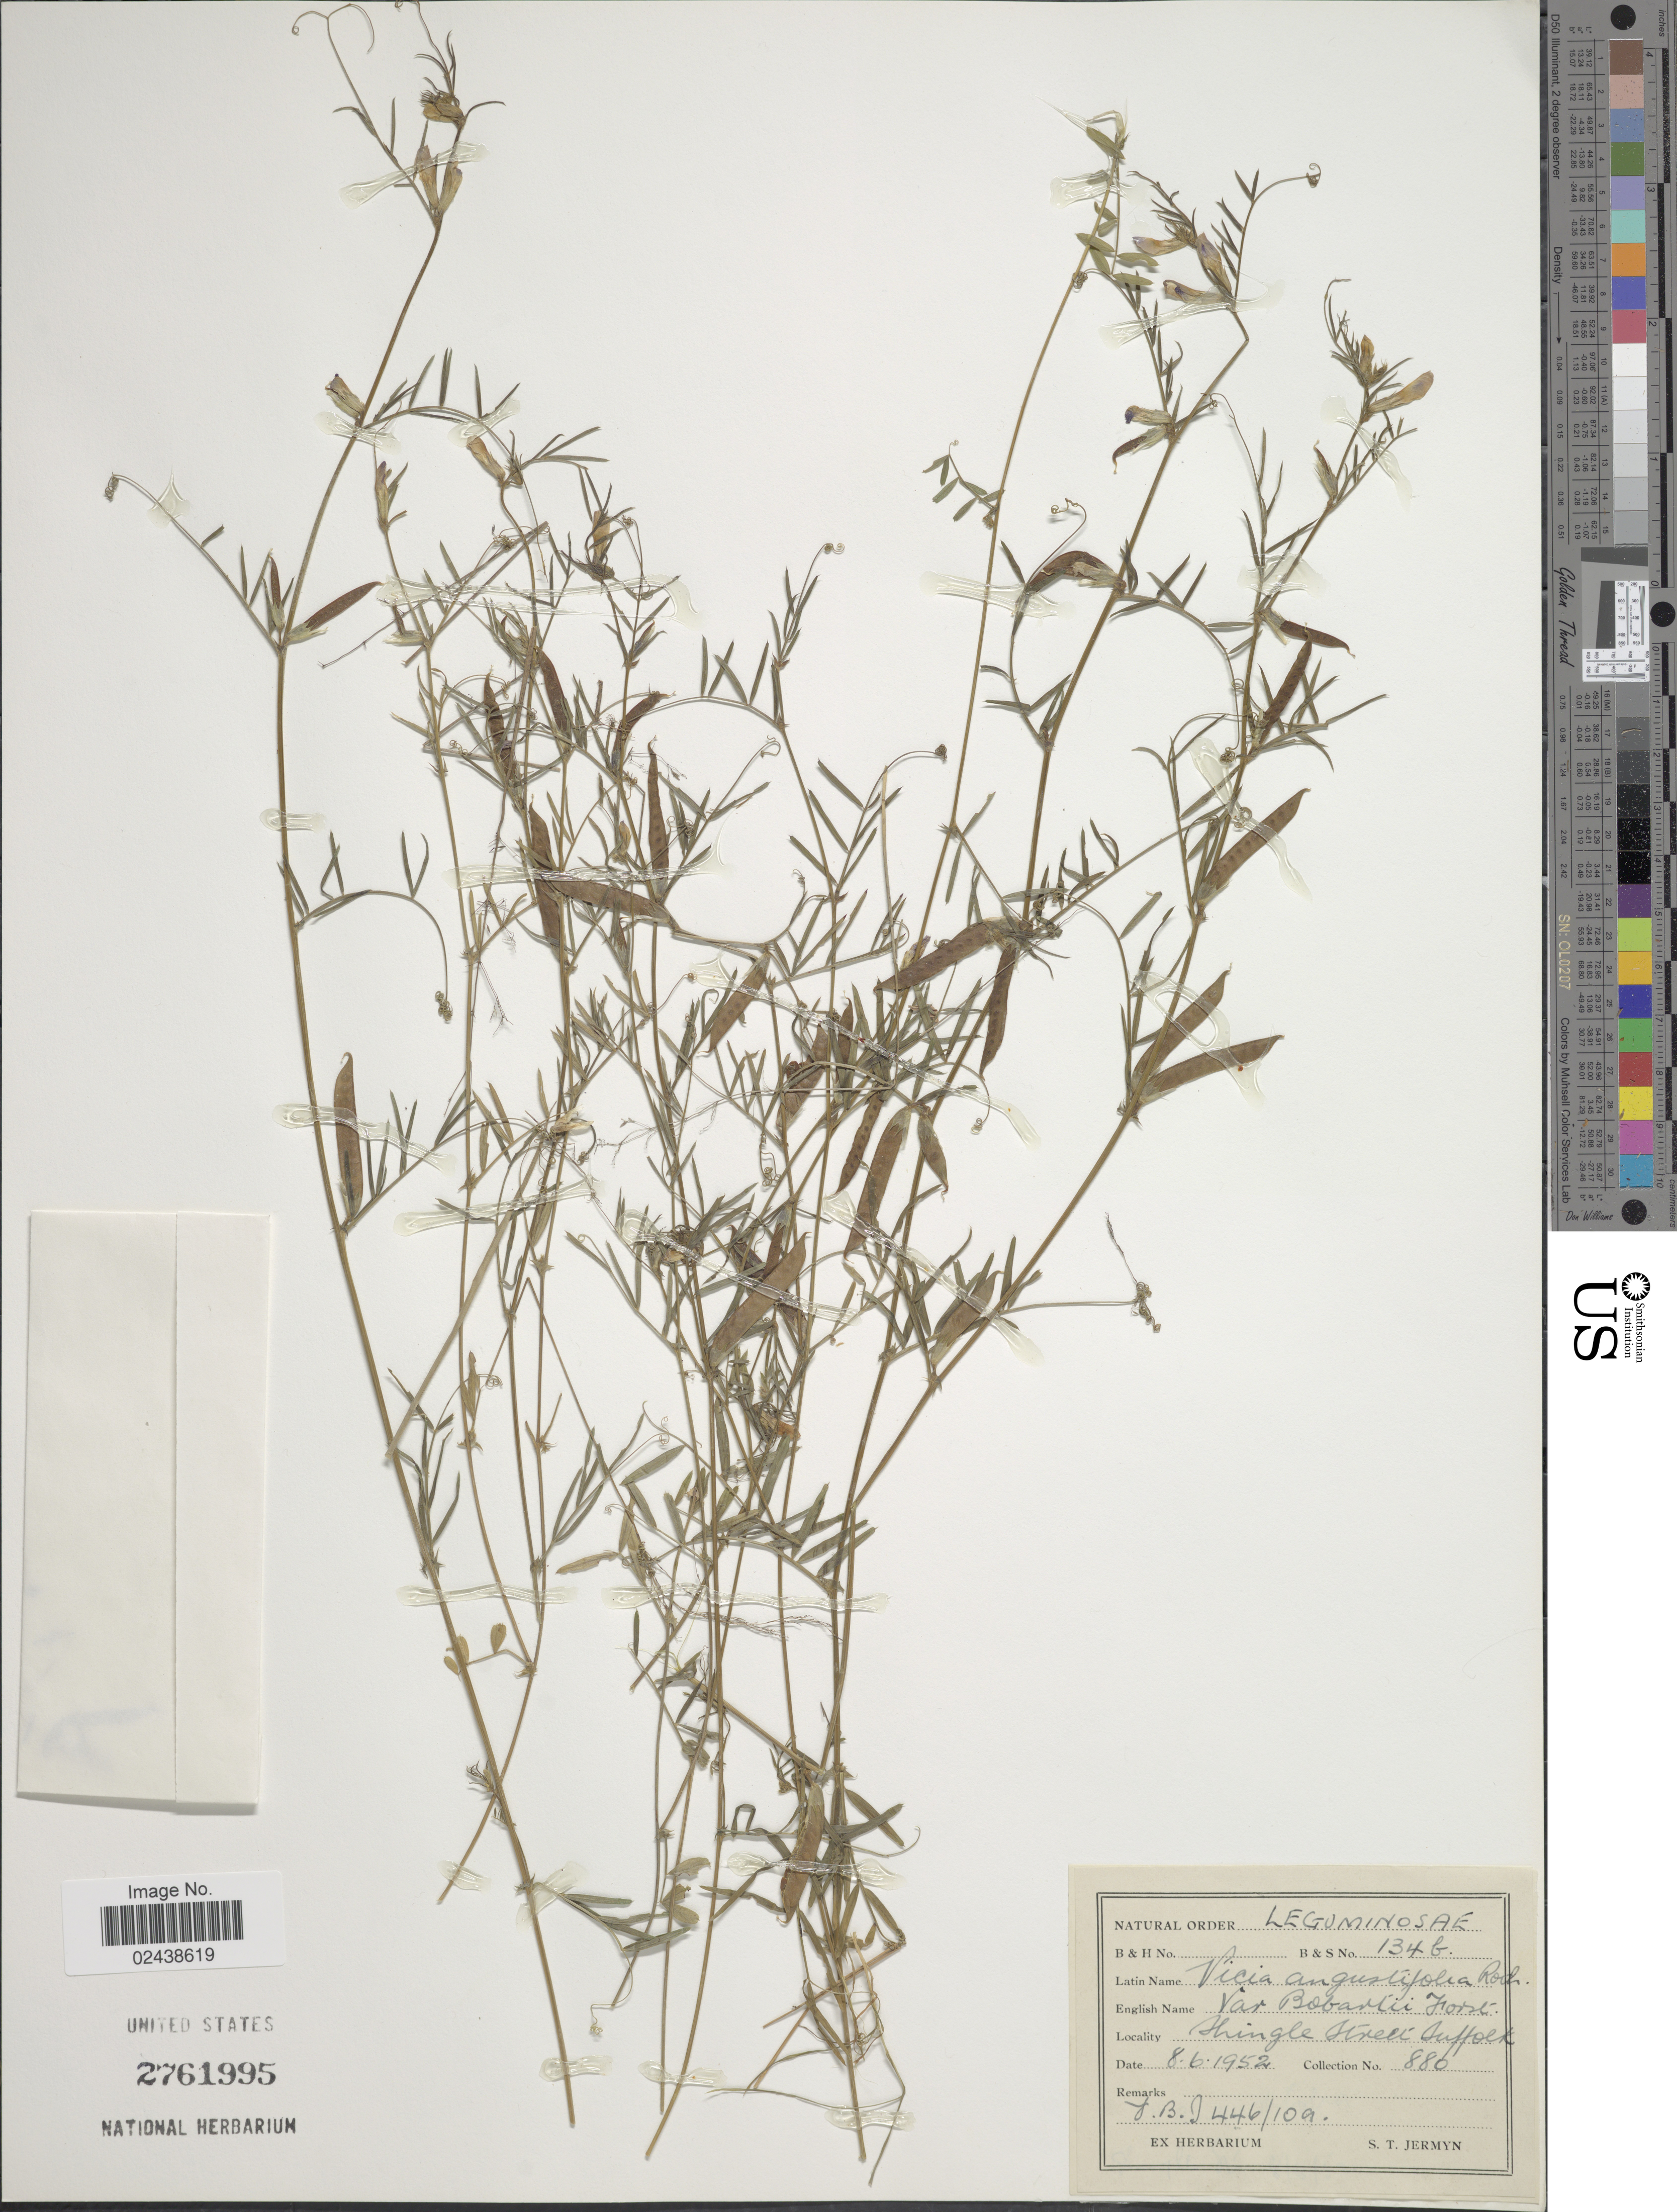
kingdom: Plantae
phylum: Tracheophyta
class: Magnoliopsida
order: Fabales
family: Fabaceae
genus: Vicia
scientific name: Vicia angustifolia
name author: L.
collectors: ex herb. S. T. Jermyn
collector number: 134b/880/J.B.I.446/10a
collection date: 1952-06-08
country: United Kingdom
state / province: England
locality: Shingle Street Suffolk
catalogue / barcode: US 2761995